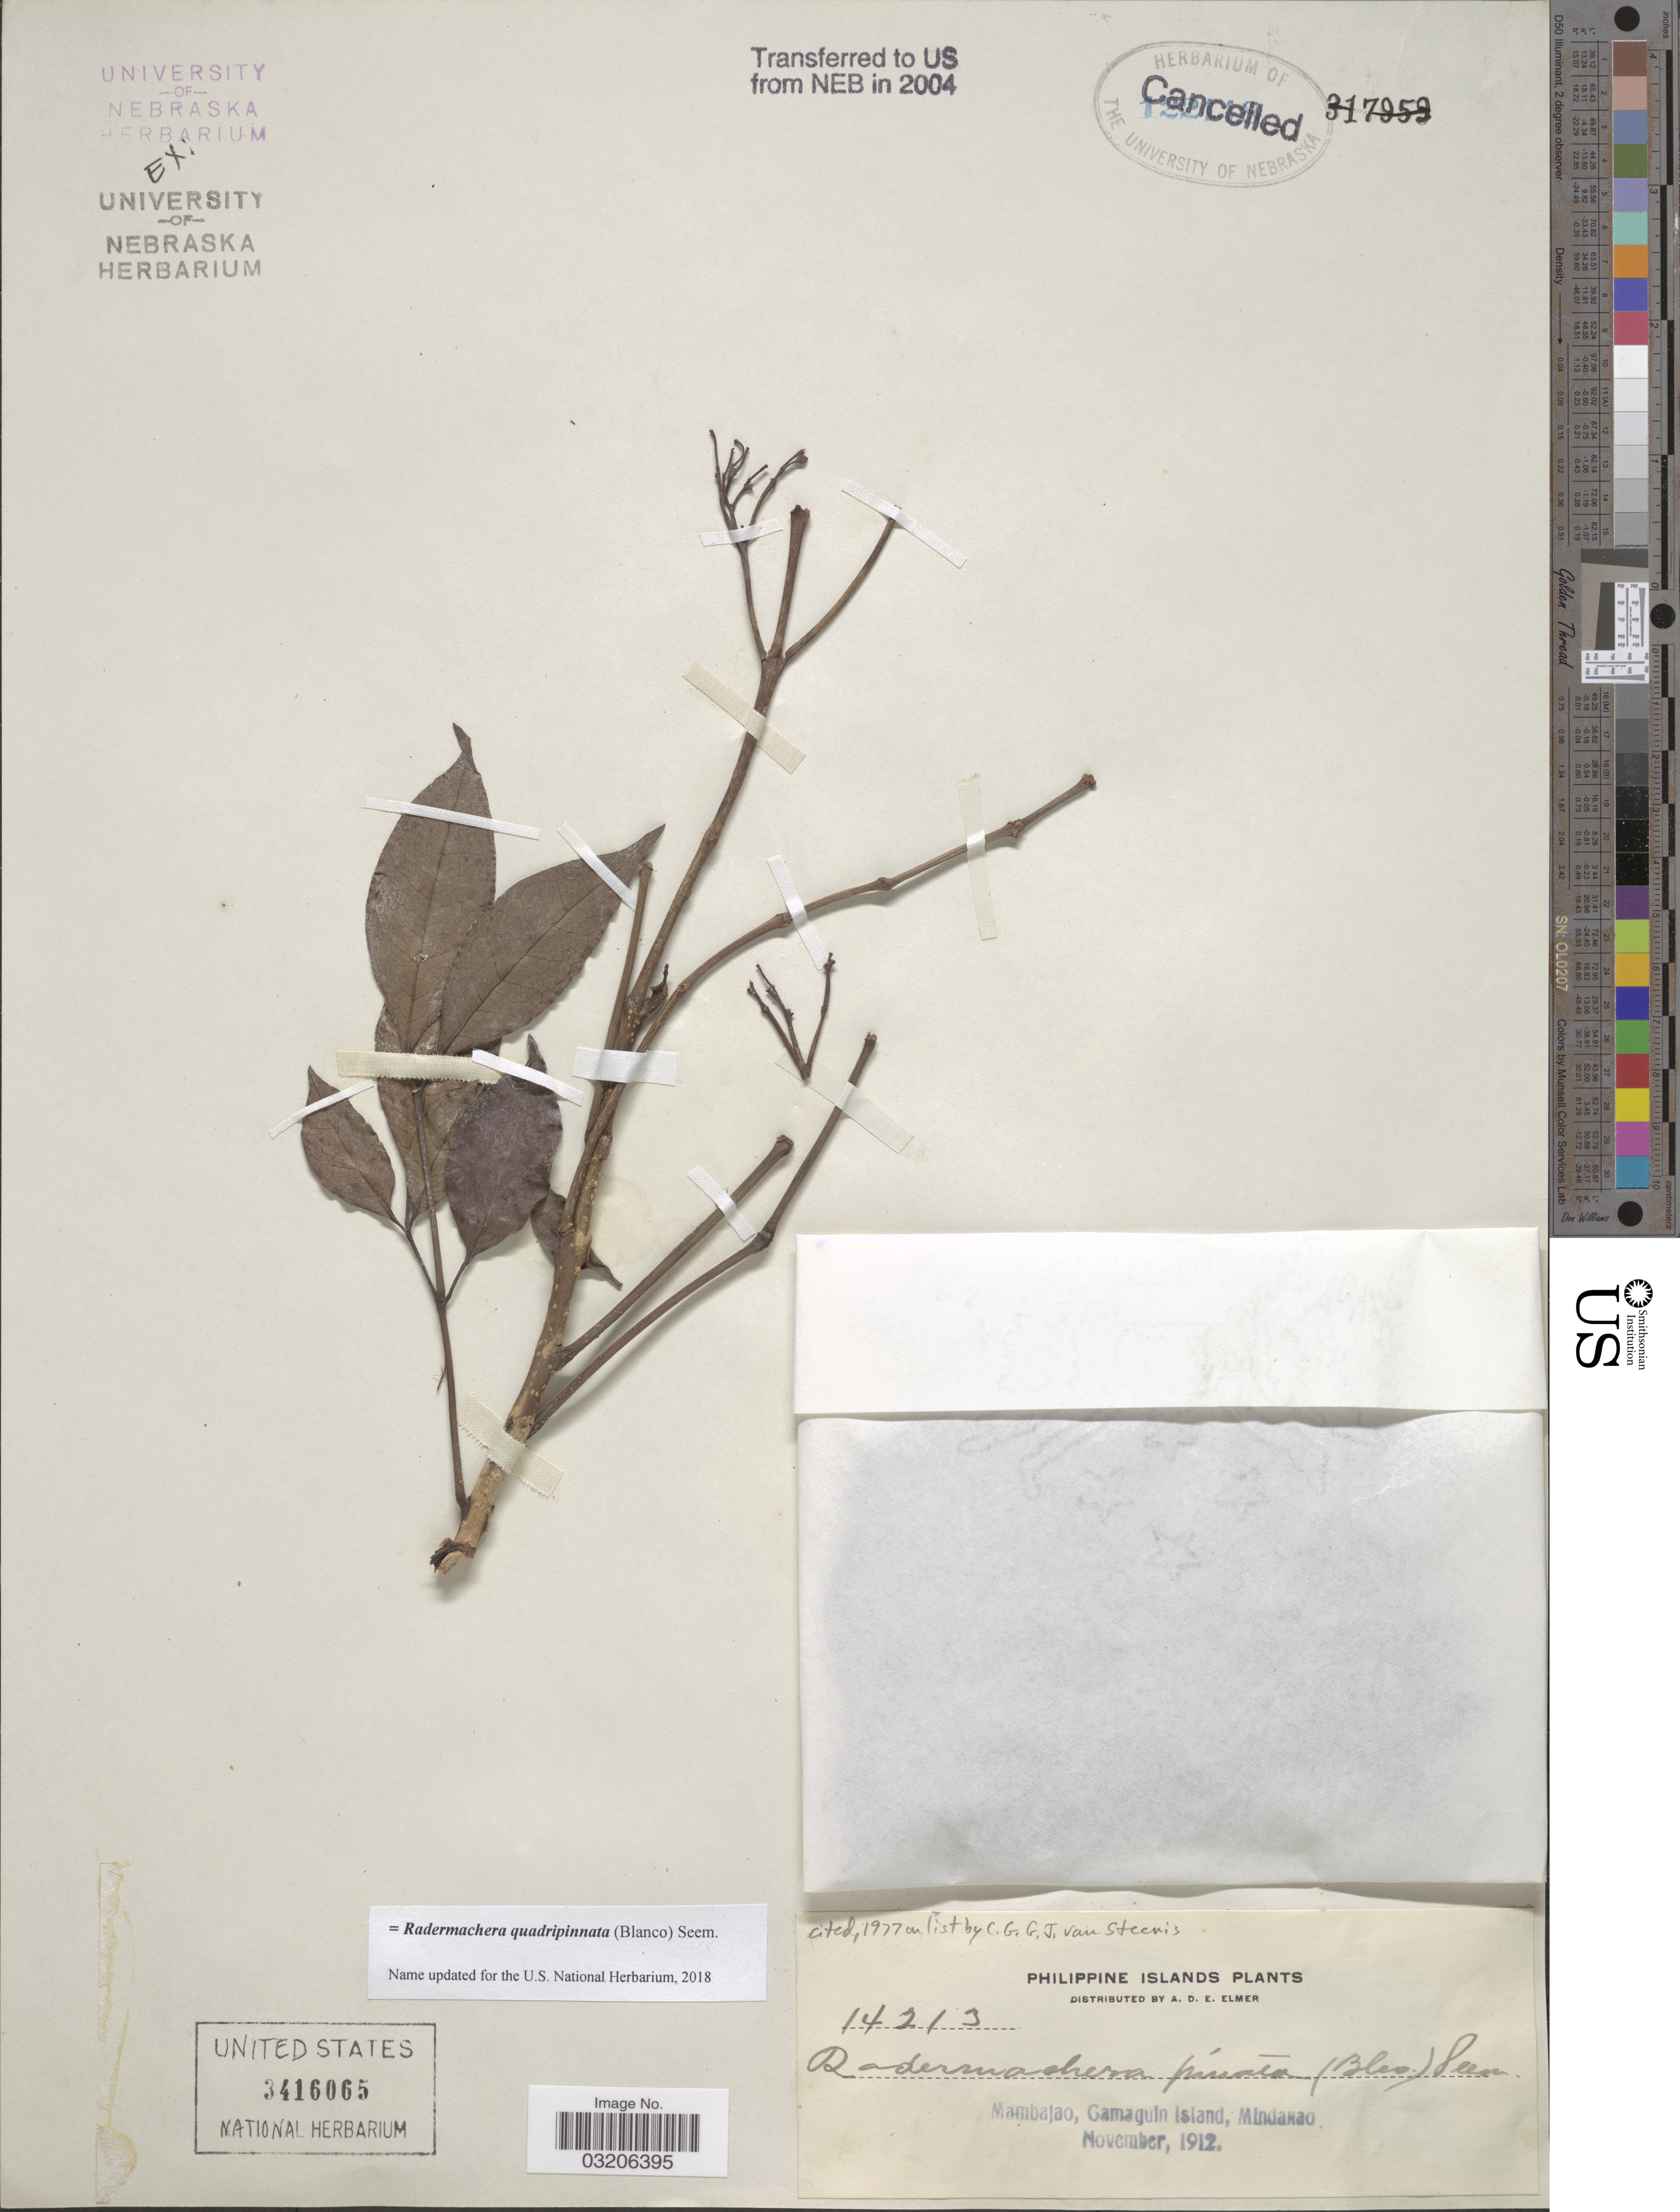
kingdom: Plantae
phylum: Tracheophyta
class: Magnoliopsida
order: Lamiales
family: Bignoniaceae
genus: Radermachera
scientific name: Radermachera quadripinnata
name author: (Blanco) Seem.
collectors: A. D. E. Elmer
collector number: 14213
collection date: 1912-11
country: Philippines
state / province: Northern Mindanao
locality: Mambajao, Camaguin Island, Mindanao.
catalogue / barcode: US 3416065